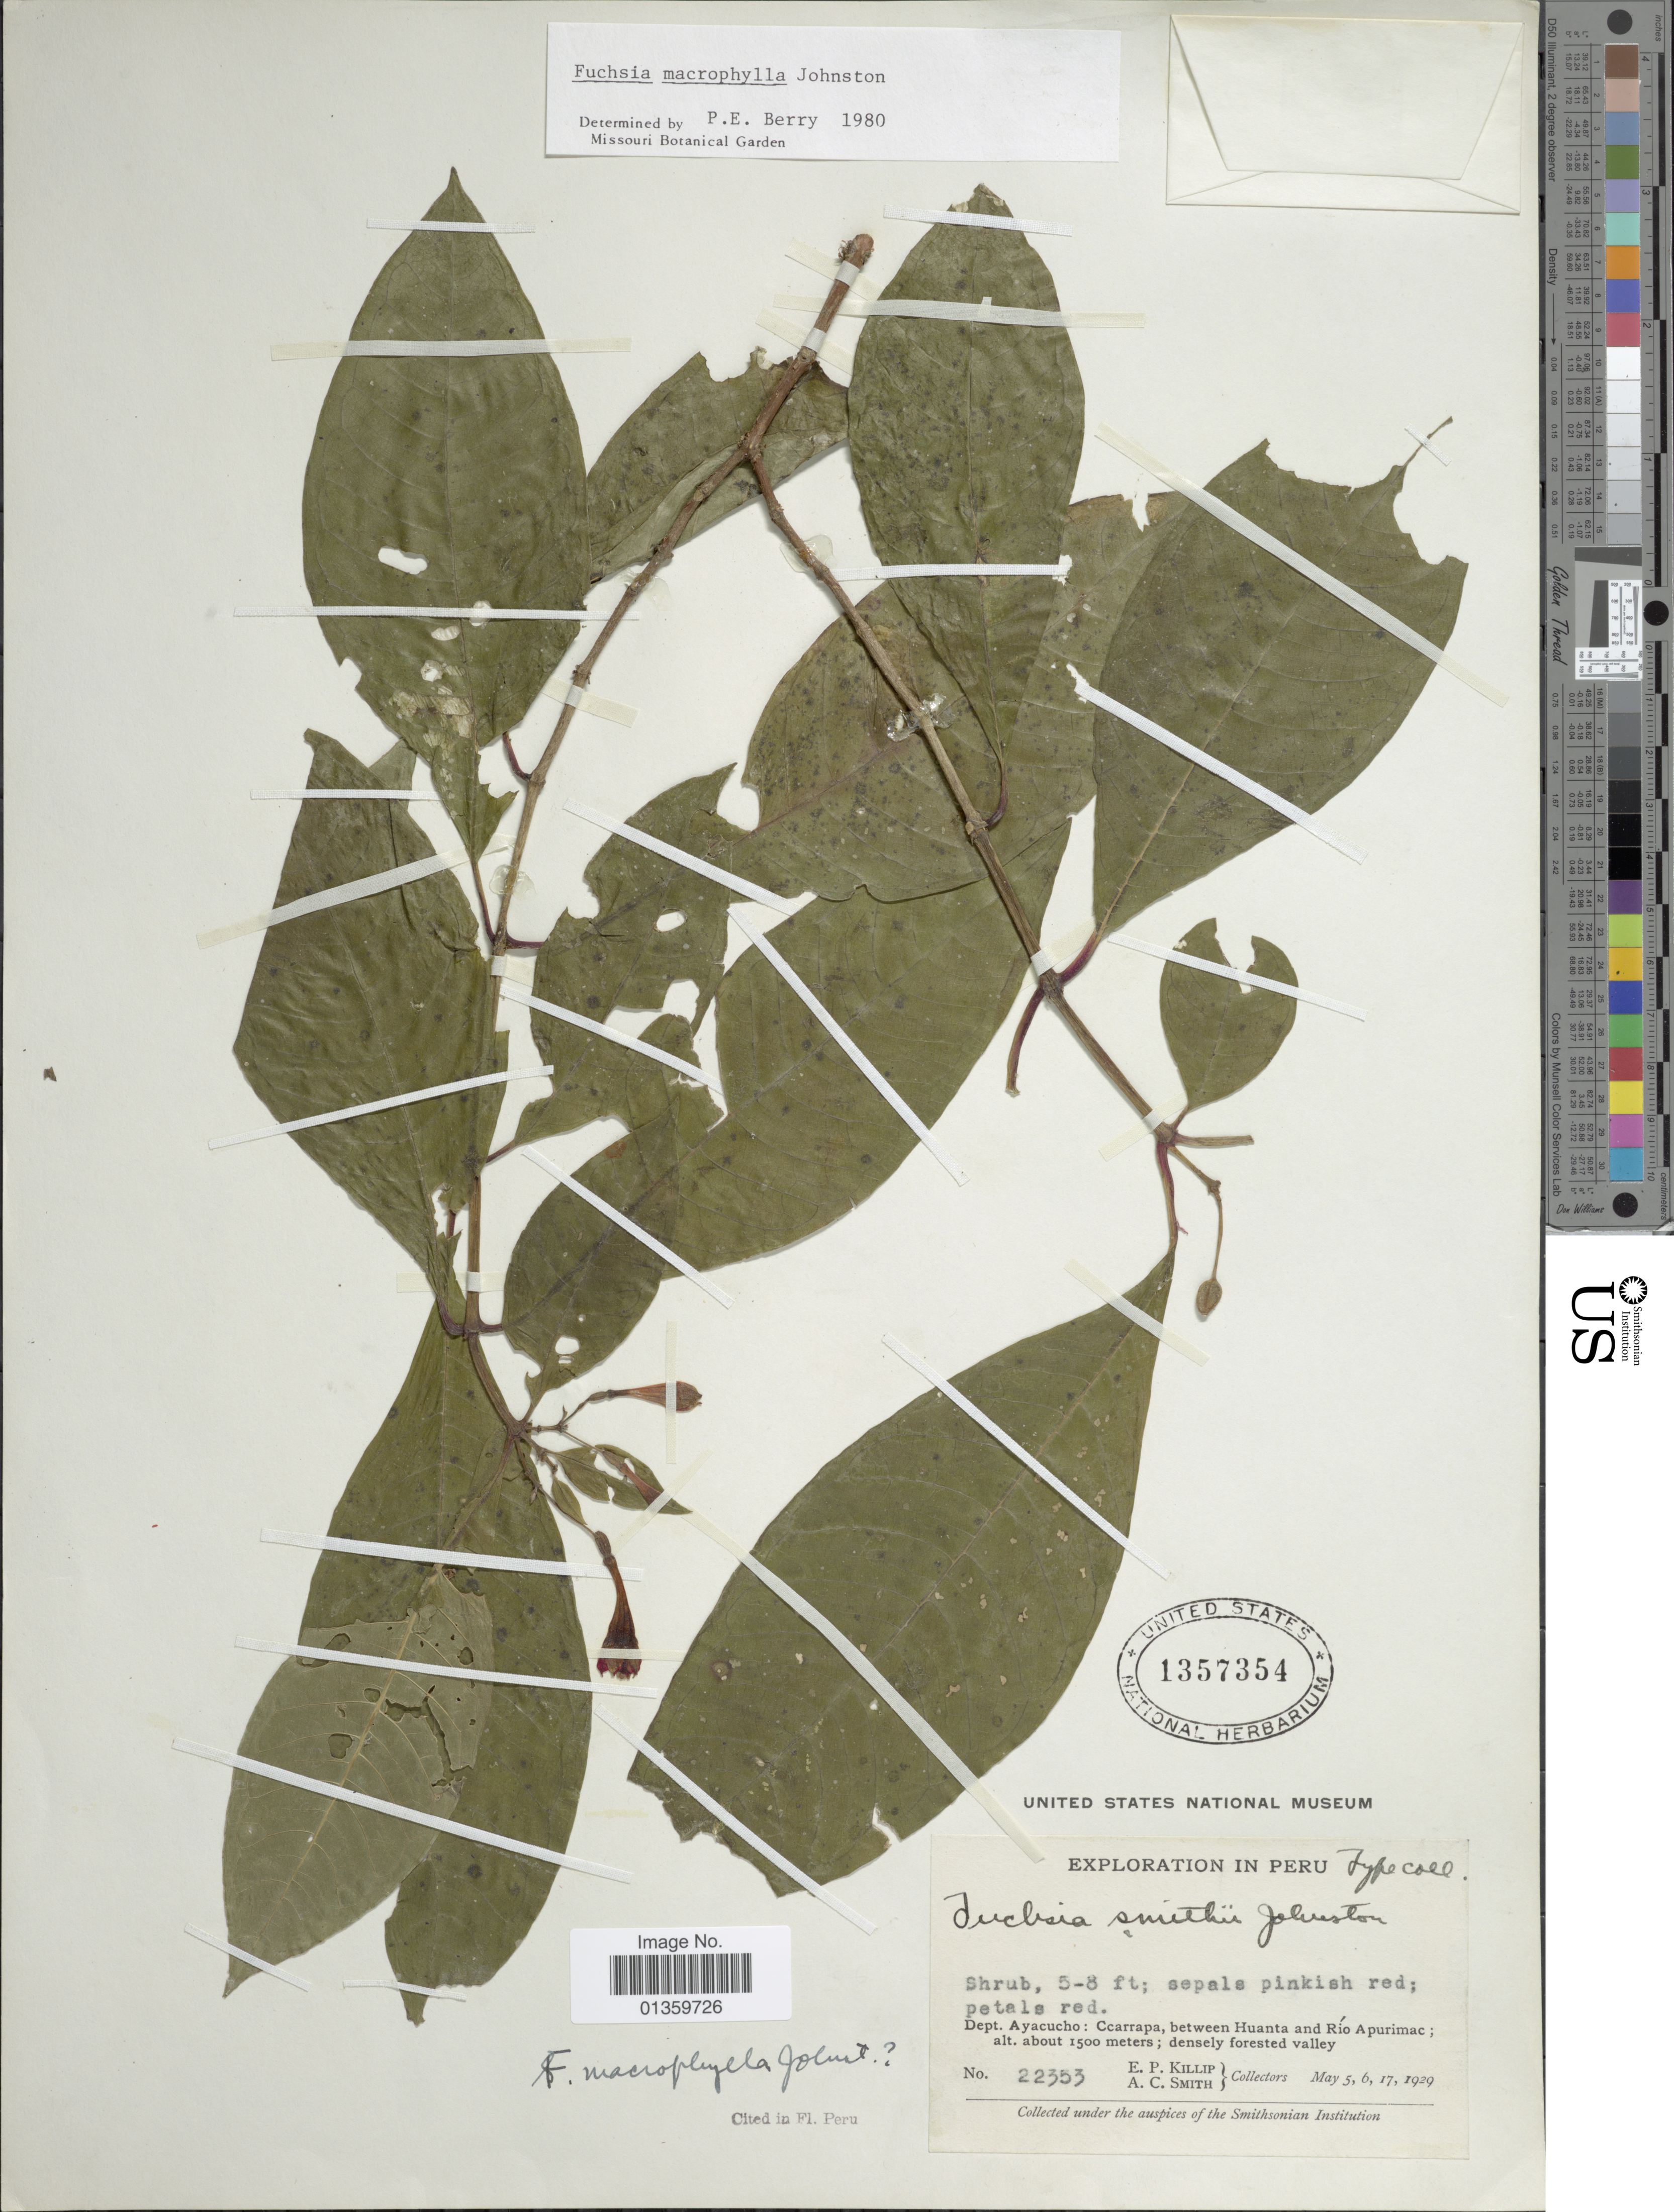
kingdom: Plantae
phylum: Tracheophyta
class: Magnoliopsida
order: Myrtales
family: Onagraceae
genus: Fuchsia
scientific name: Fuchsia macrophylla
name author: I.M. Johnst.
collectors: E. P. Killip & A. C. Smith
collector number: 22353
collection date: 1929-05-05/1929-05-17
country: Peru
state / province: Ayacucho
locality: Ccarrapa, between Huanta and Río Apurimac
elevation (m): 1500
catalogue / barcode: US 1357354